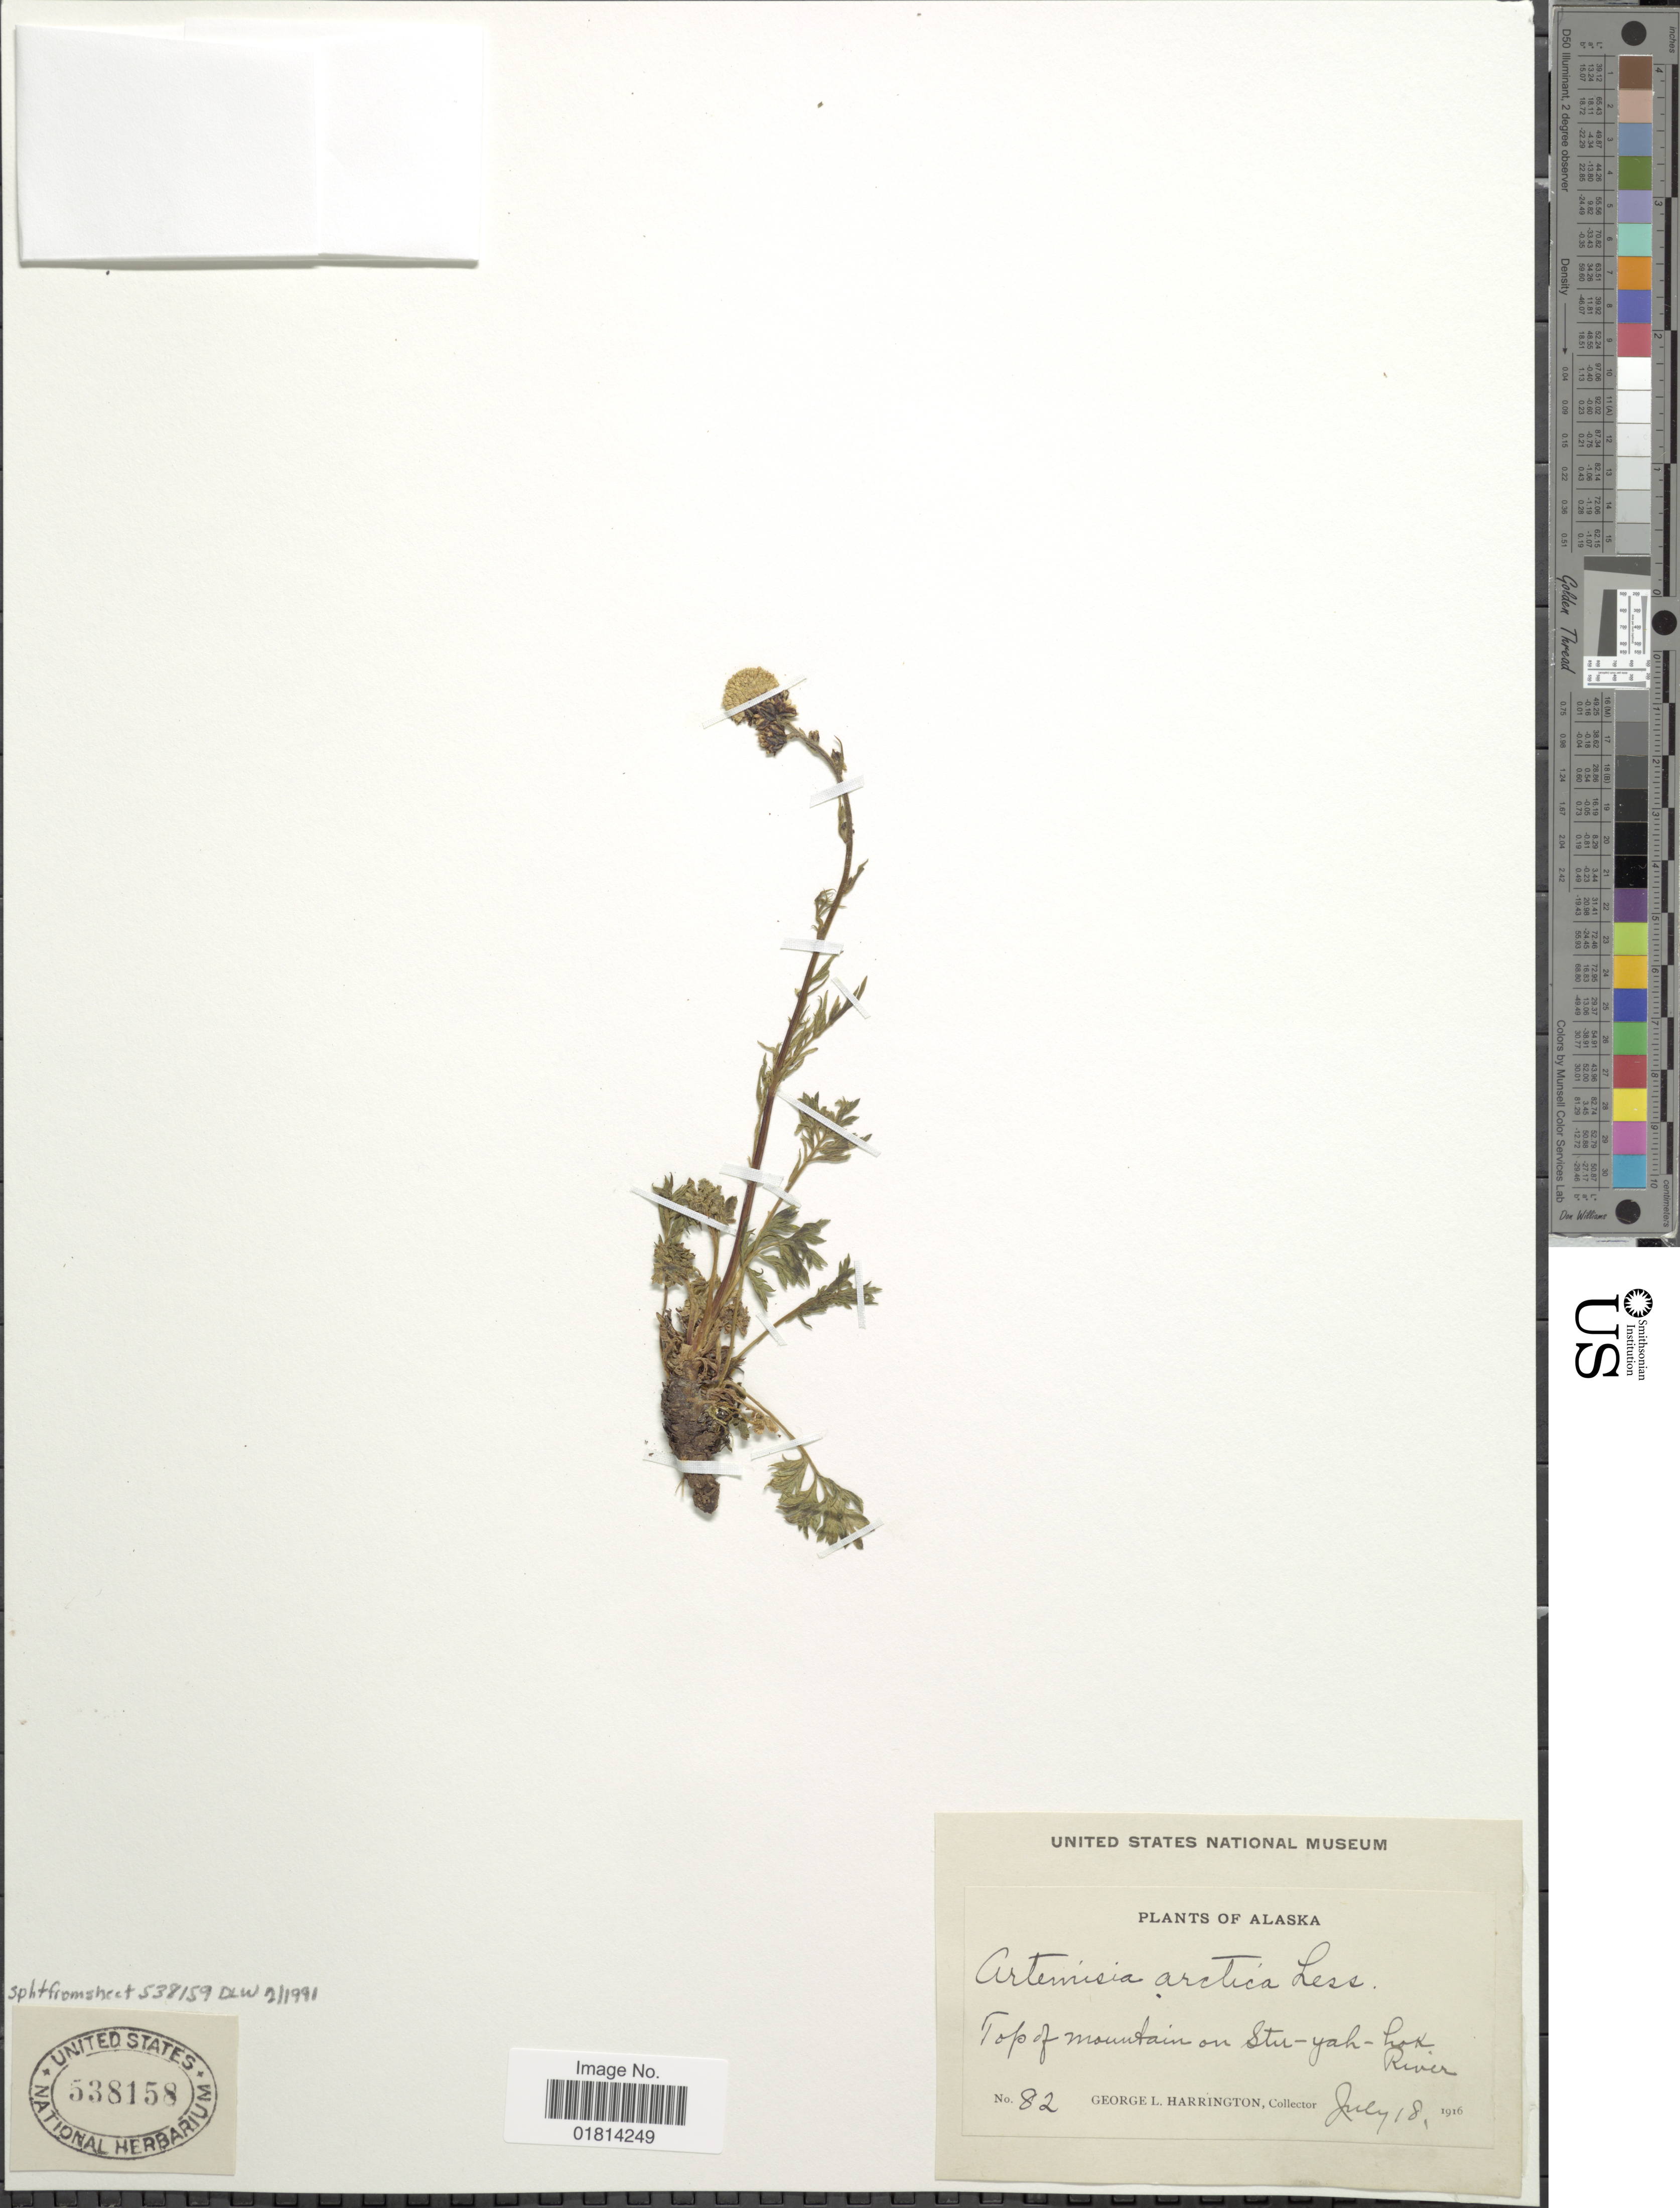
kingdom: Plantae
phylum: Tracheophyta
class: Magnoliopsida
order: Asterales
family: Asteraceae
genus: Artemisia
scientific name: Artemisia arctica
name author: Less.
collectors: G. Harrington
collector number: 82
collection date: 1916-07-18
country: United States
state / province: Alaska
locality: Top of mountain on Stu-yah-hok River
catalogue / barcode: US 538158